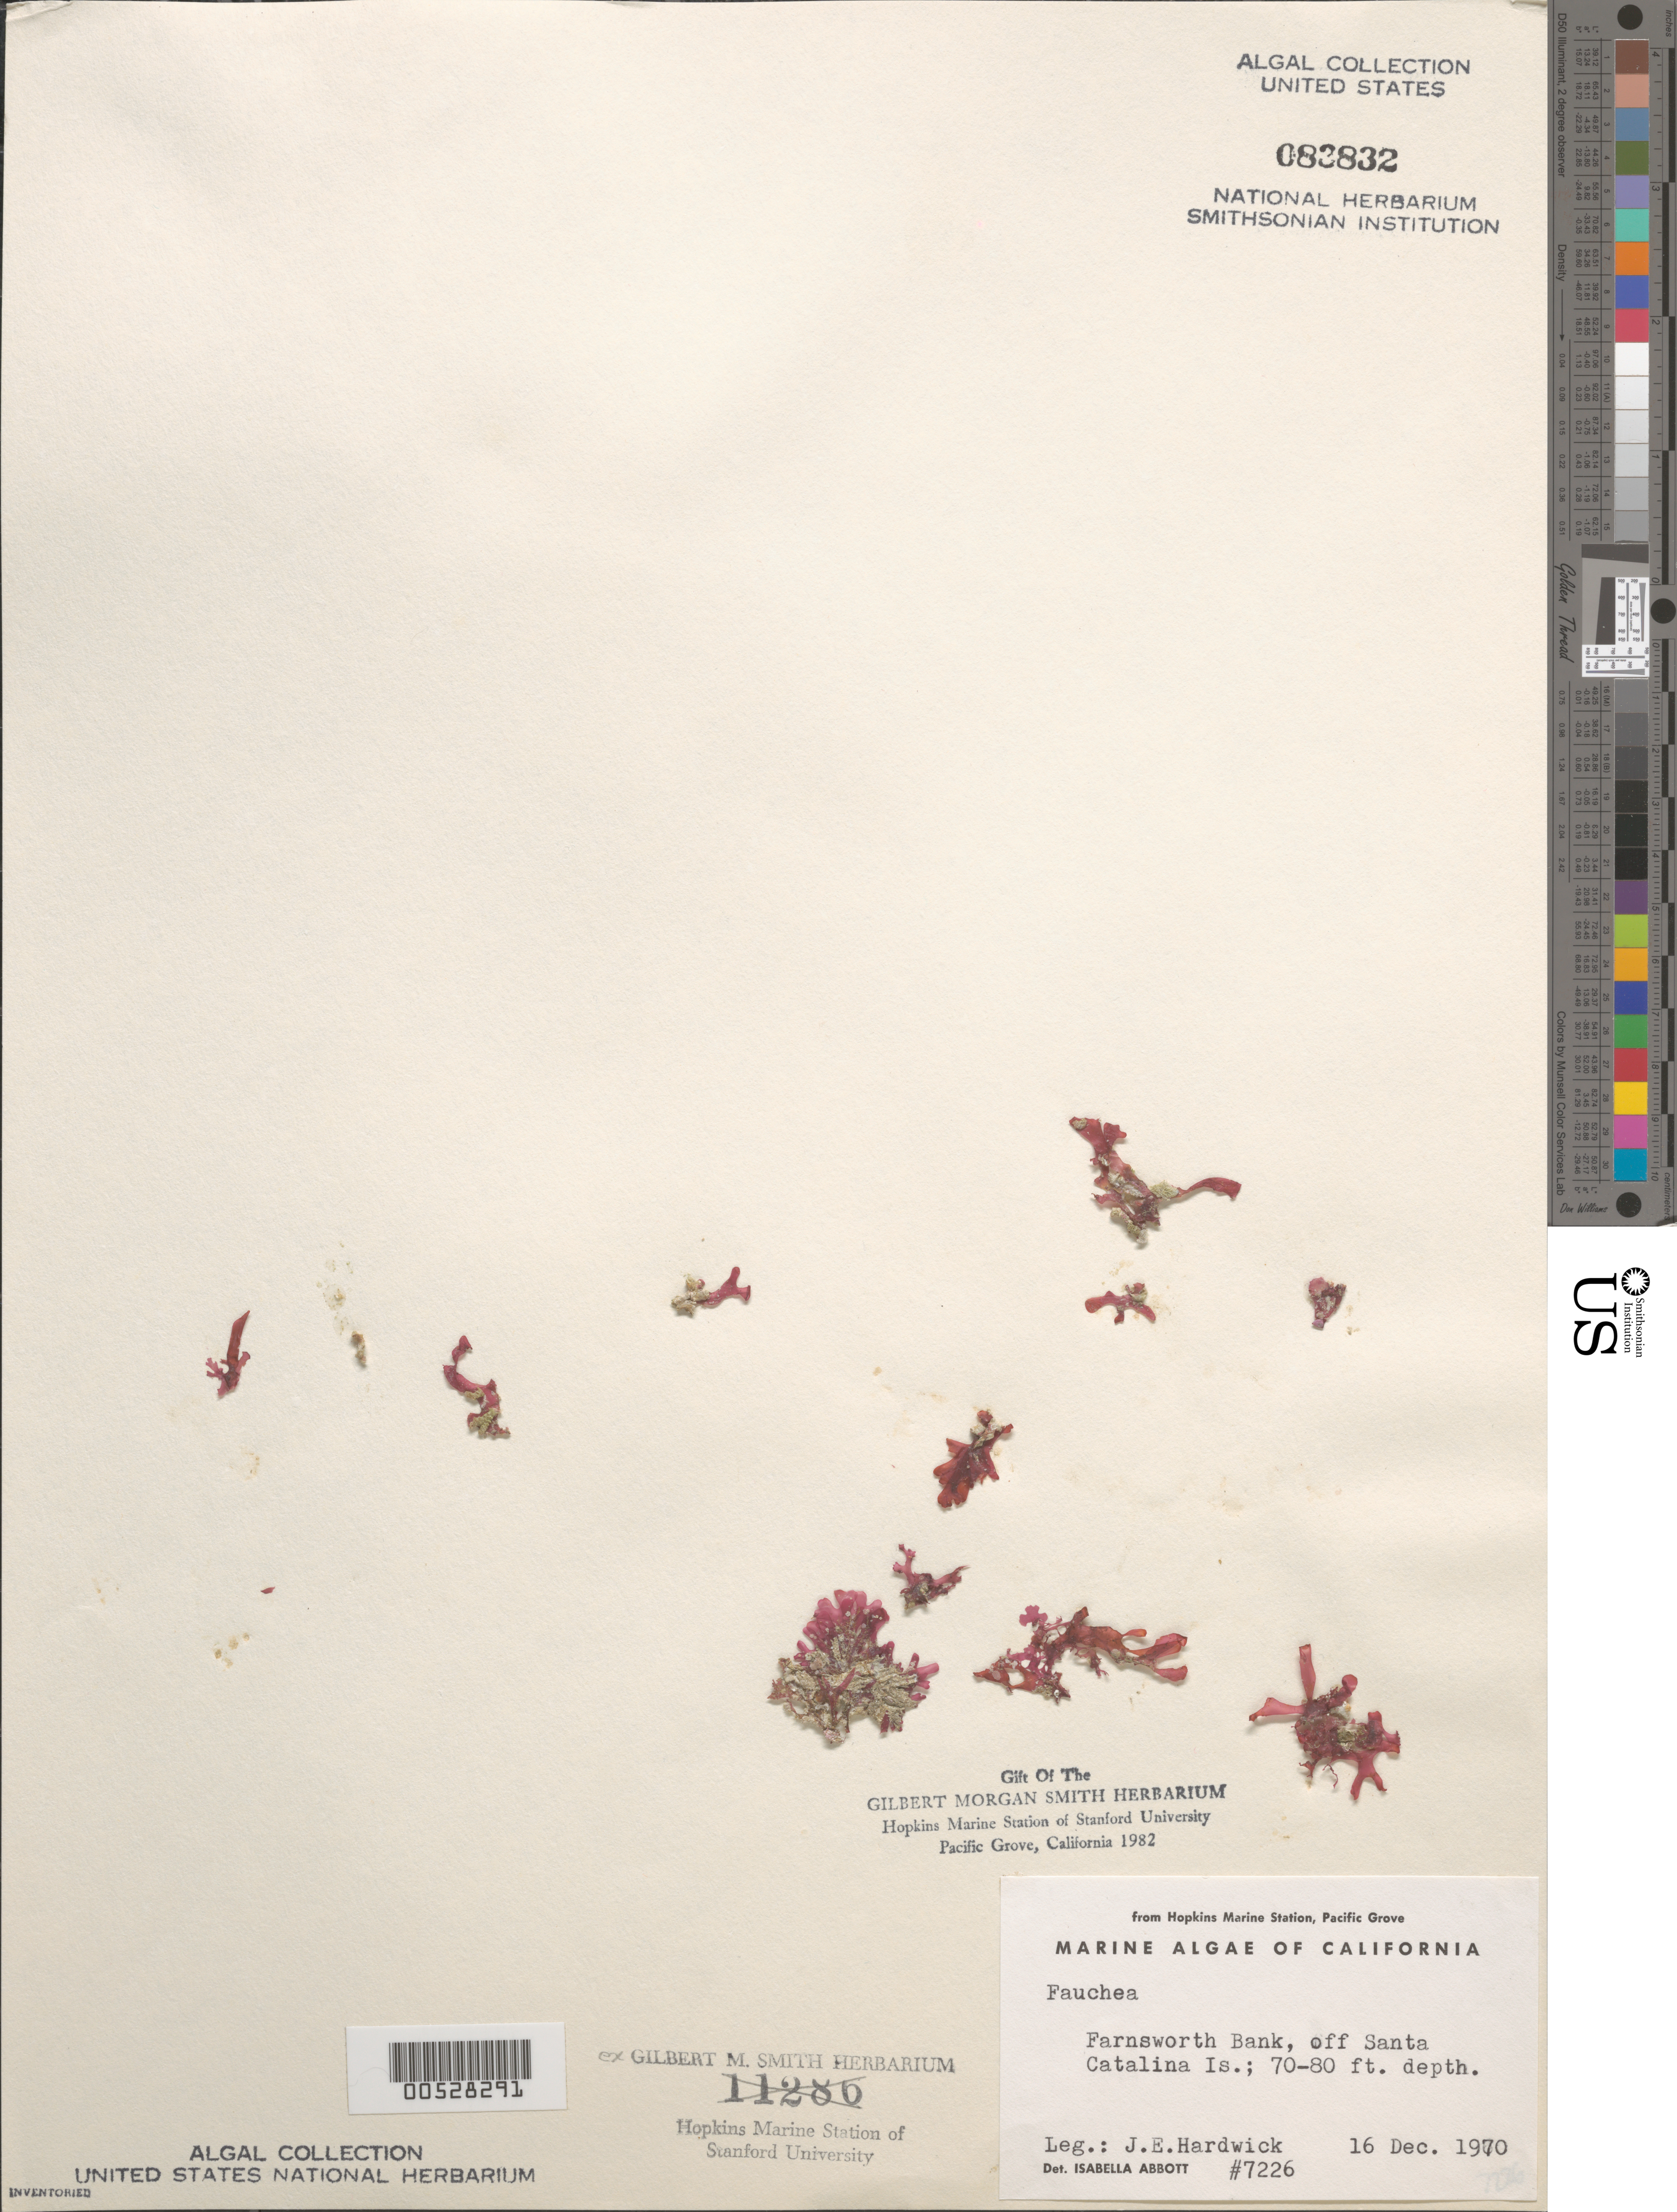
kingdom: Plantae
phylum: Rhodophyta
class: Florideophyceae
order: Rhodymeniales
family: Faucheaceae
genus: Fauchea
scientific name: Fauchea sp.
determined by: Abbott, Isabella A.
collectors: J. Hardwick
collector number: IAA 7226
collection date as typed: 16 Dec 1970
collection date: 1970-12-16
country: United States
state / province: California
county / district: Los Angeles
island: Santa Catalina Island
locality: Farnsworth Bank, off the island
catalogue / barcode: US 83832